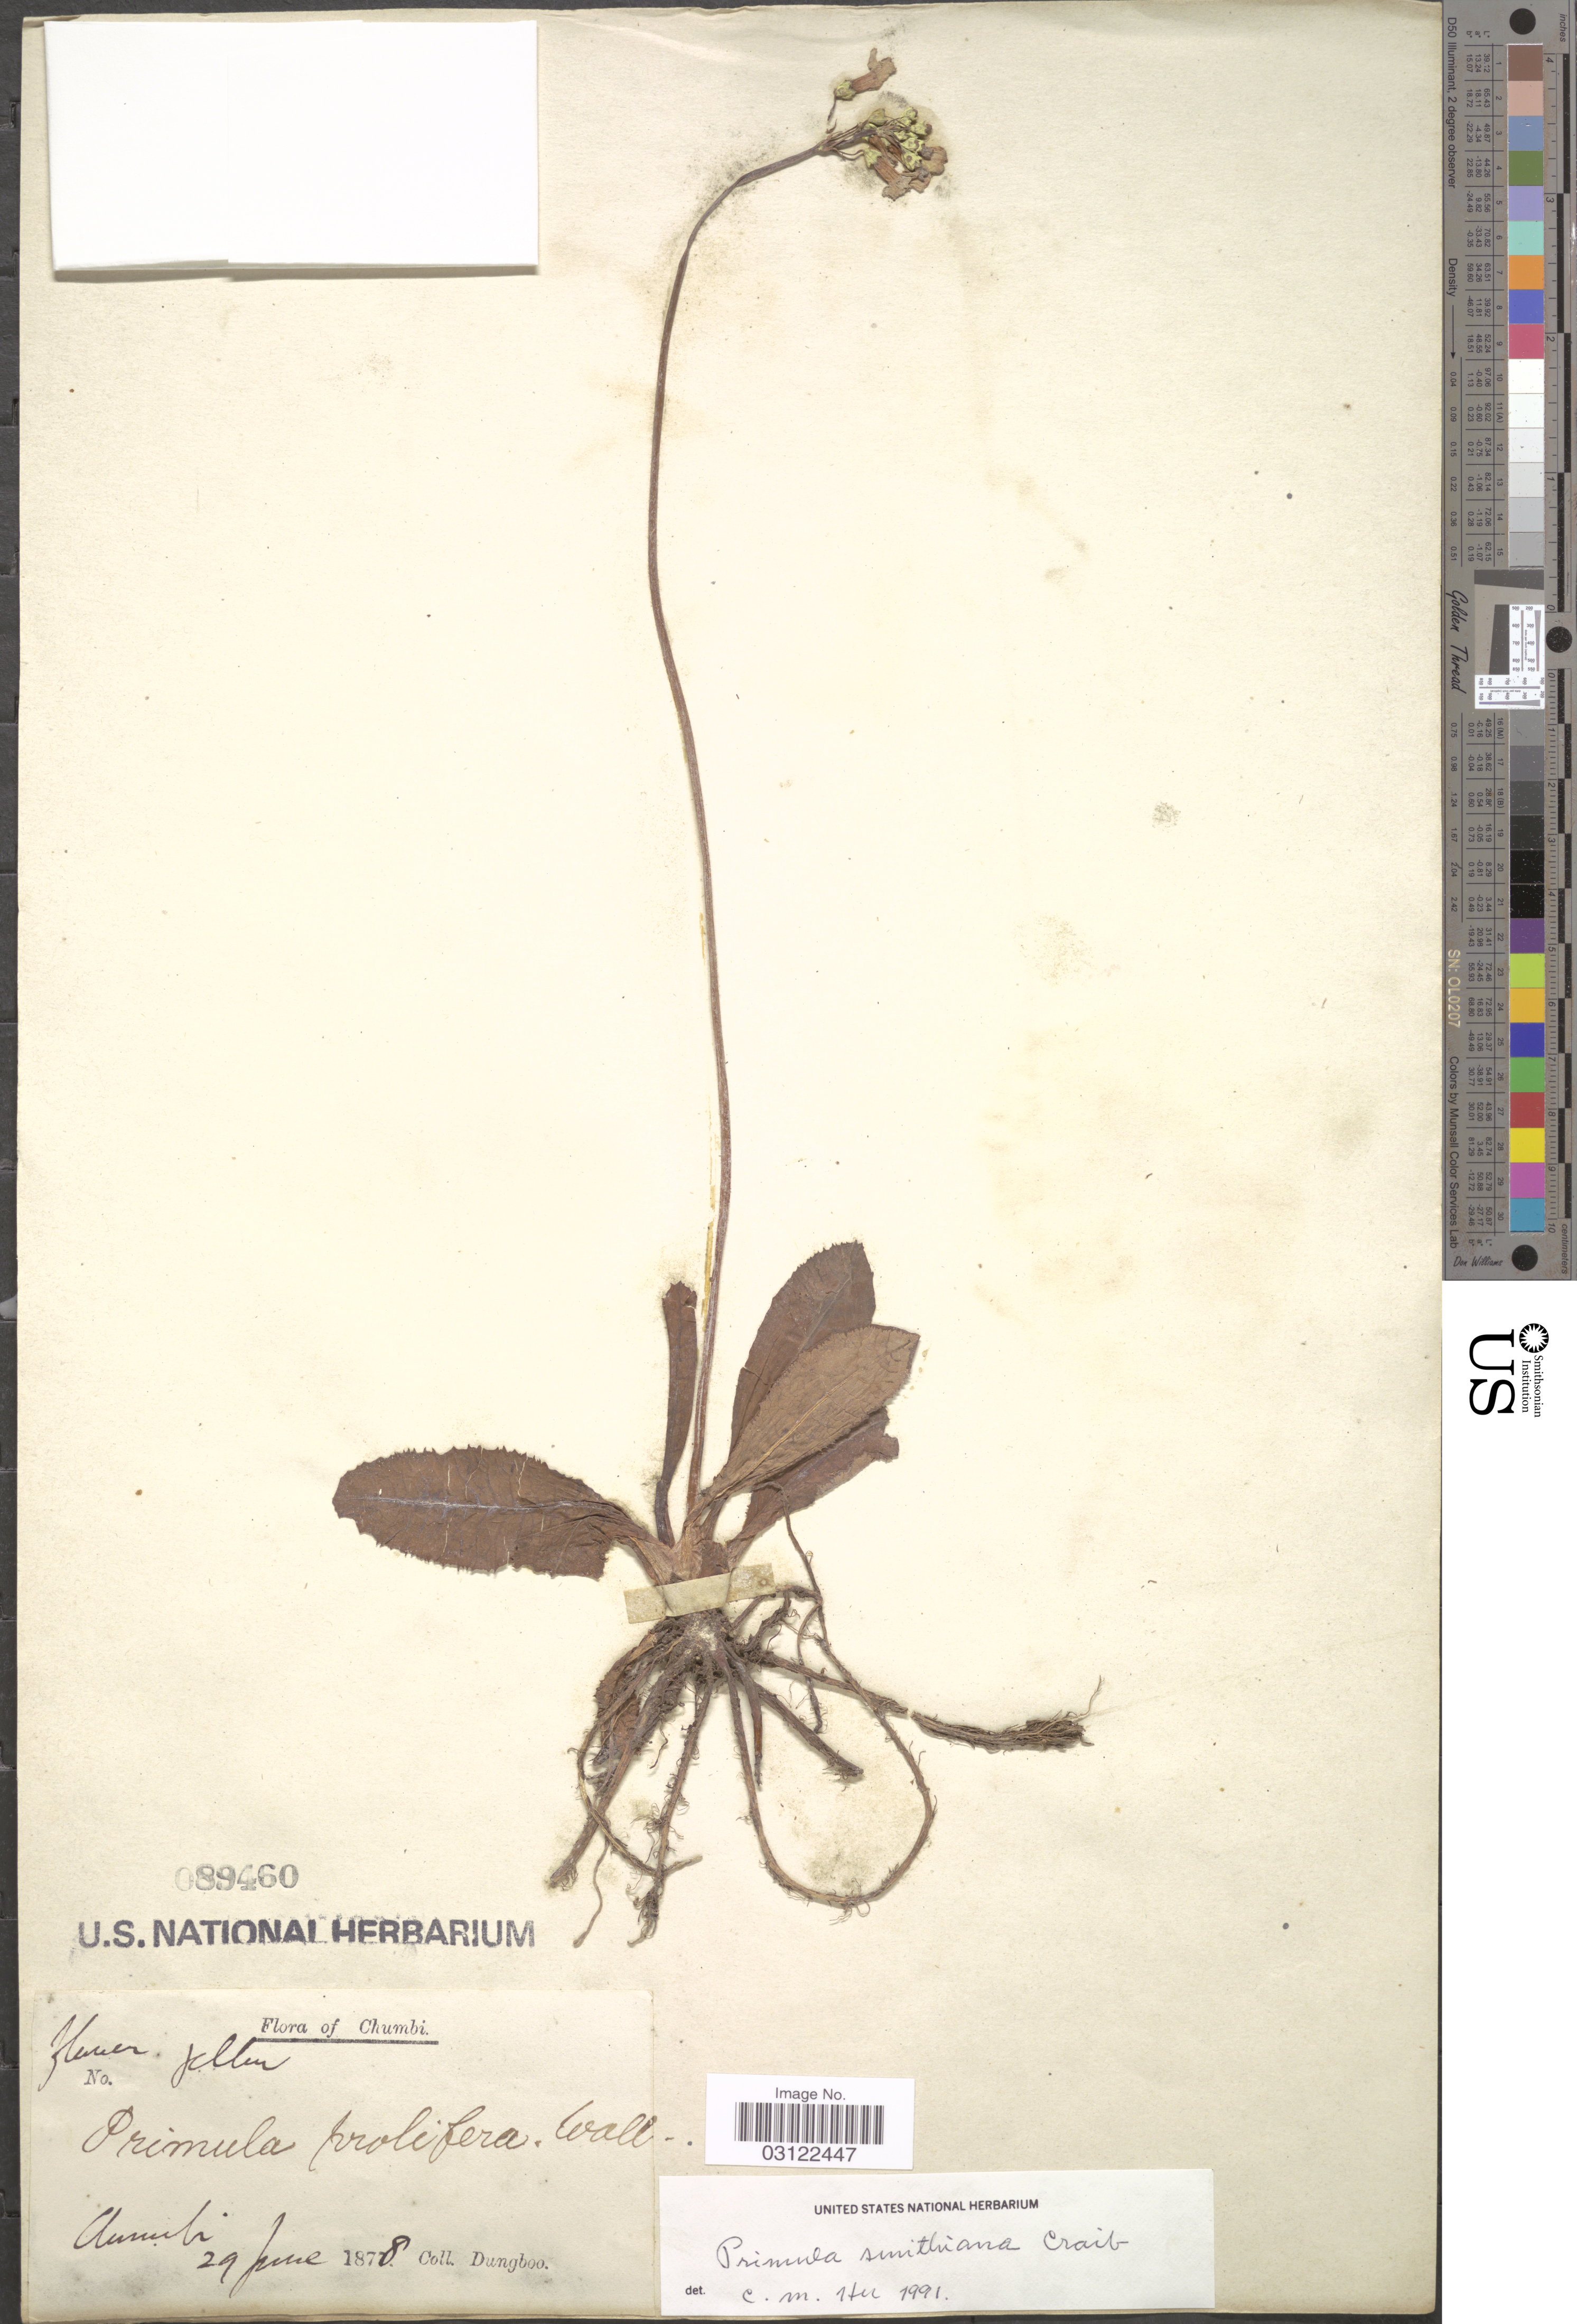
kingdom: Plantae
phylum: Tracheophyta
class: Magnoliopsida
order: Ericales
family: Primulaceae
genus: Primula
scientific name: Primula smithiana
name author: Craib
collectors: Dungboo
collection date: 1878-06-29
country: India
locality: Chumbi.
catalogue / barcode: US 89460